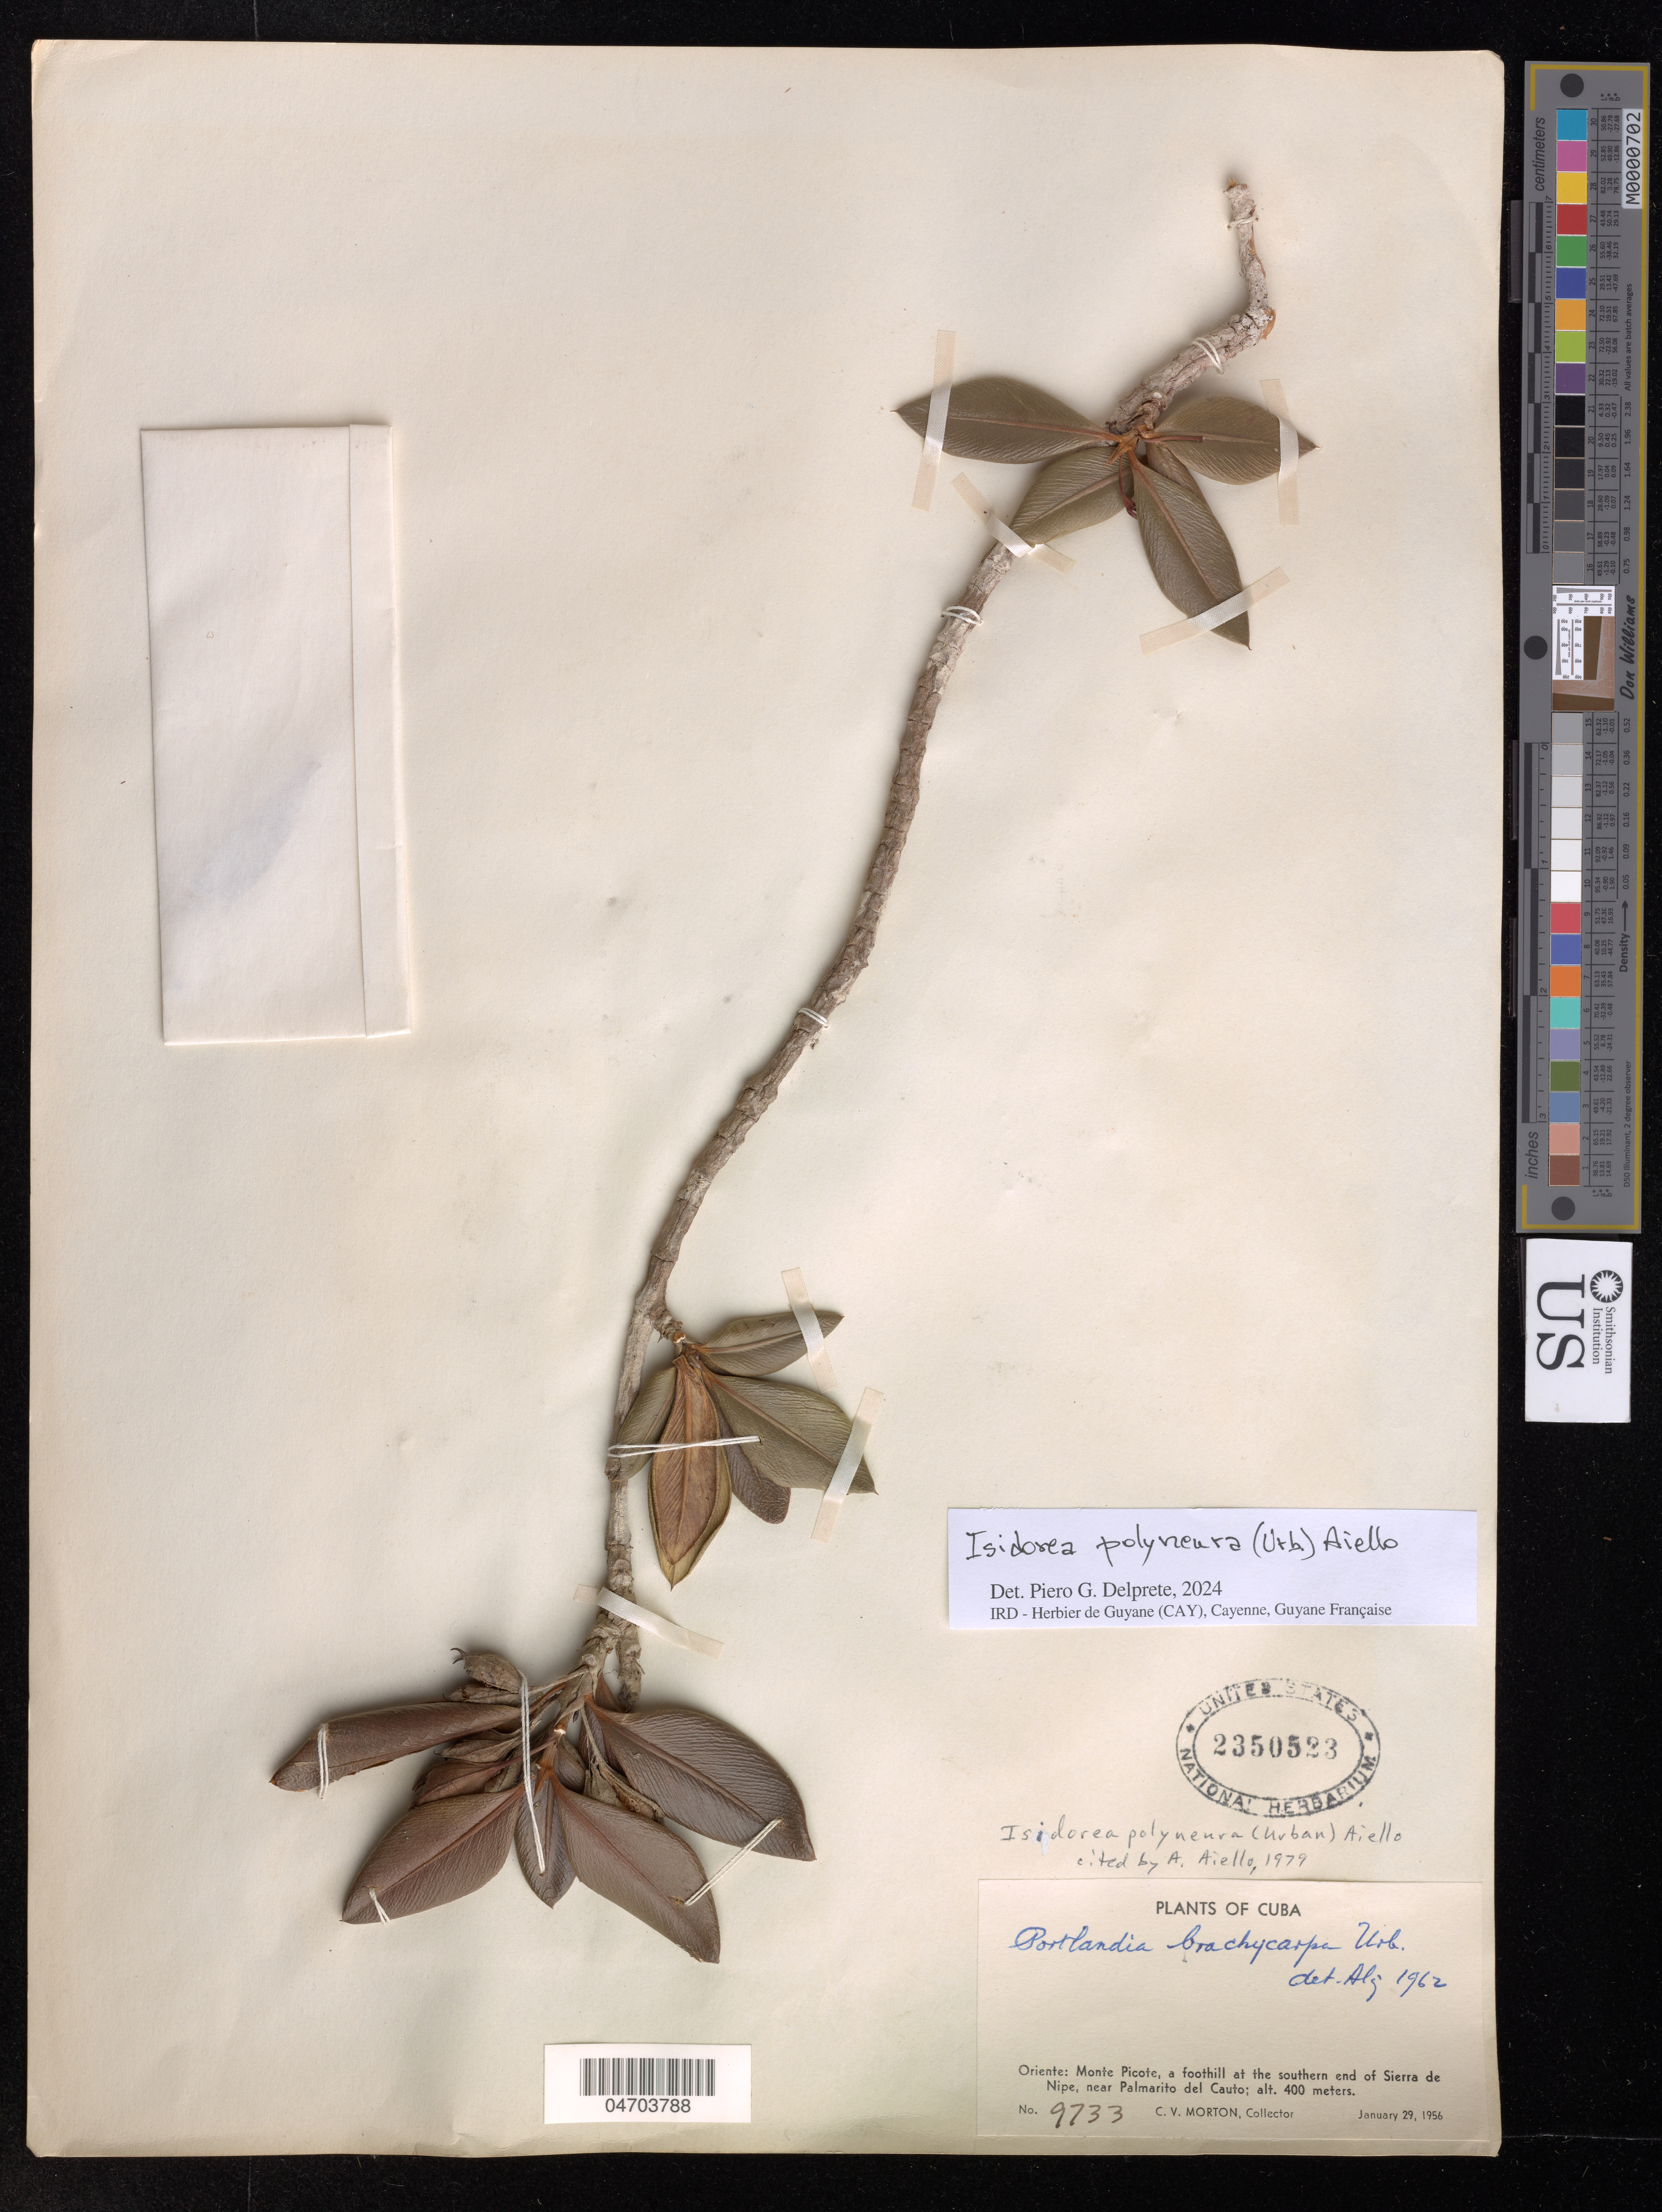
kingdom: Plantae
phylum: Tracheophyta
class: Magnoliopsida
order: Gentianales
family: Rubiaceae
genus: Isidorea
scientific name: Isidorea polyneura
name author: (Urb.) Aiello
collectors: C. V. Morton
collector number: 9733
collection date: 1956-01-29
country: Cuba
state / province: Oriente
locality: Monte Picote, a foothill at the southern end of Sierra de Nipe, near Palmarito del Cauto.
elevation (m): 400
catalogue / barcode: US 2350523